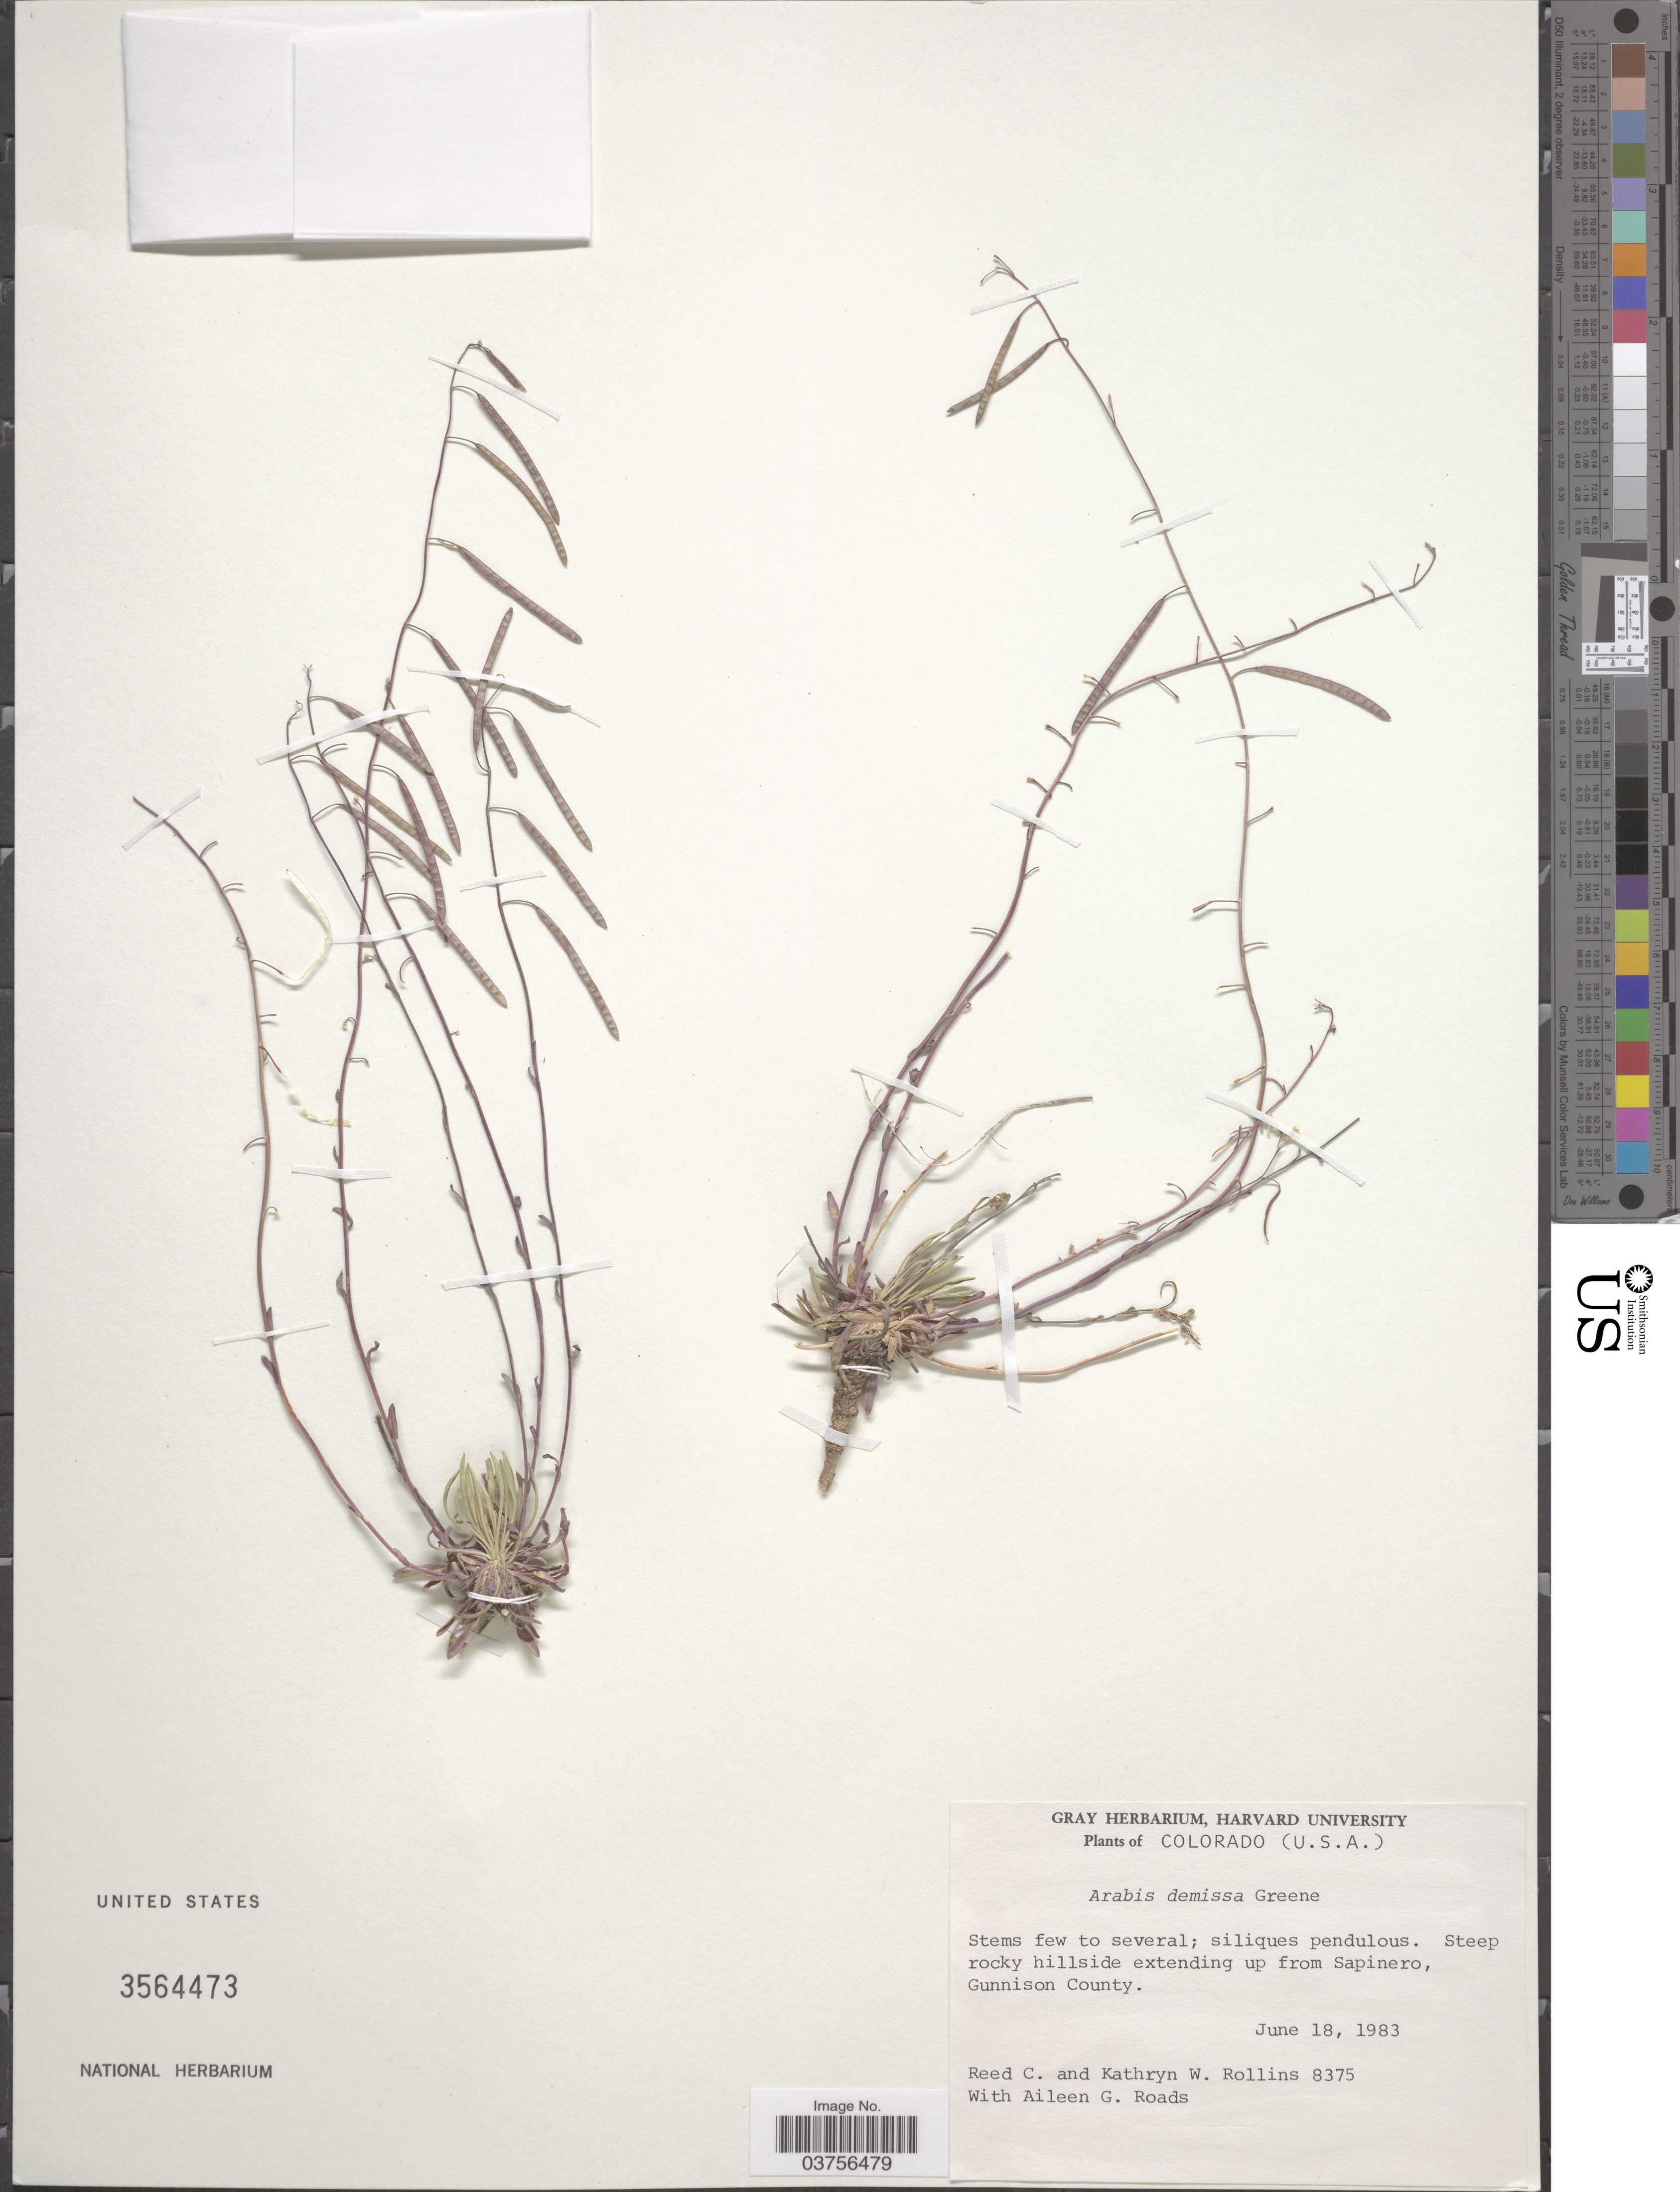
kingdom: Plantae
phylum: Tracheophyta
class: Magnoliopsida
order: Brassicales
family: Brassicaceae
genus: Arabis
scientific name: Arabis demissa var. demissa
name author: Greene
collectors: R. C. Rollins, K. W. Rollins & A. Roads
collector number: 8375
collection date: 1983-06-18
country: United States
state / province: Colorado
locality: Steep rocky hillside extending up from Sapinero, Gunnison County.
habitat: steep rocky hillside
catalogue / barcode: US 3564473